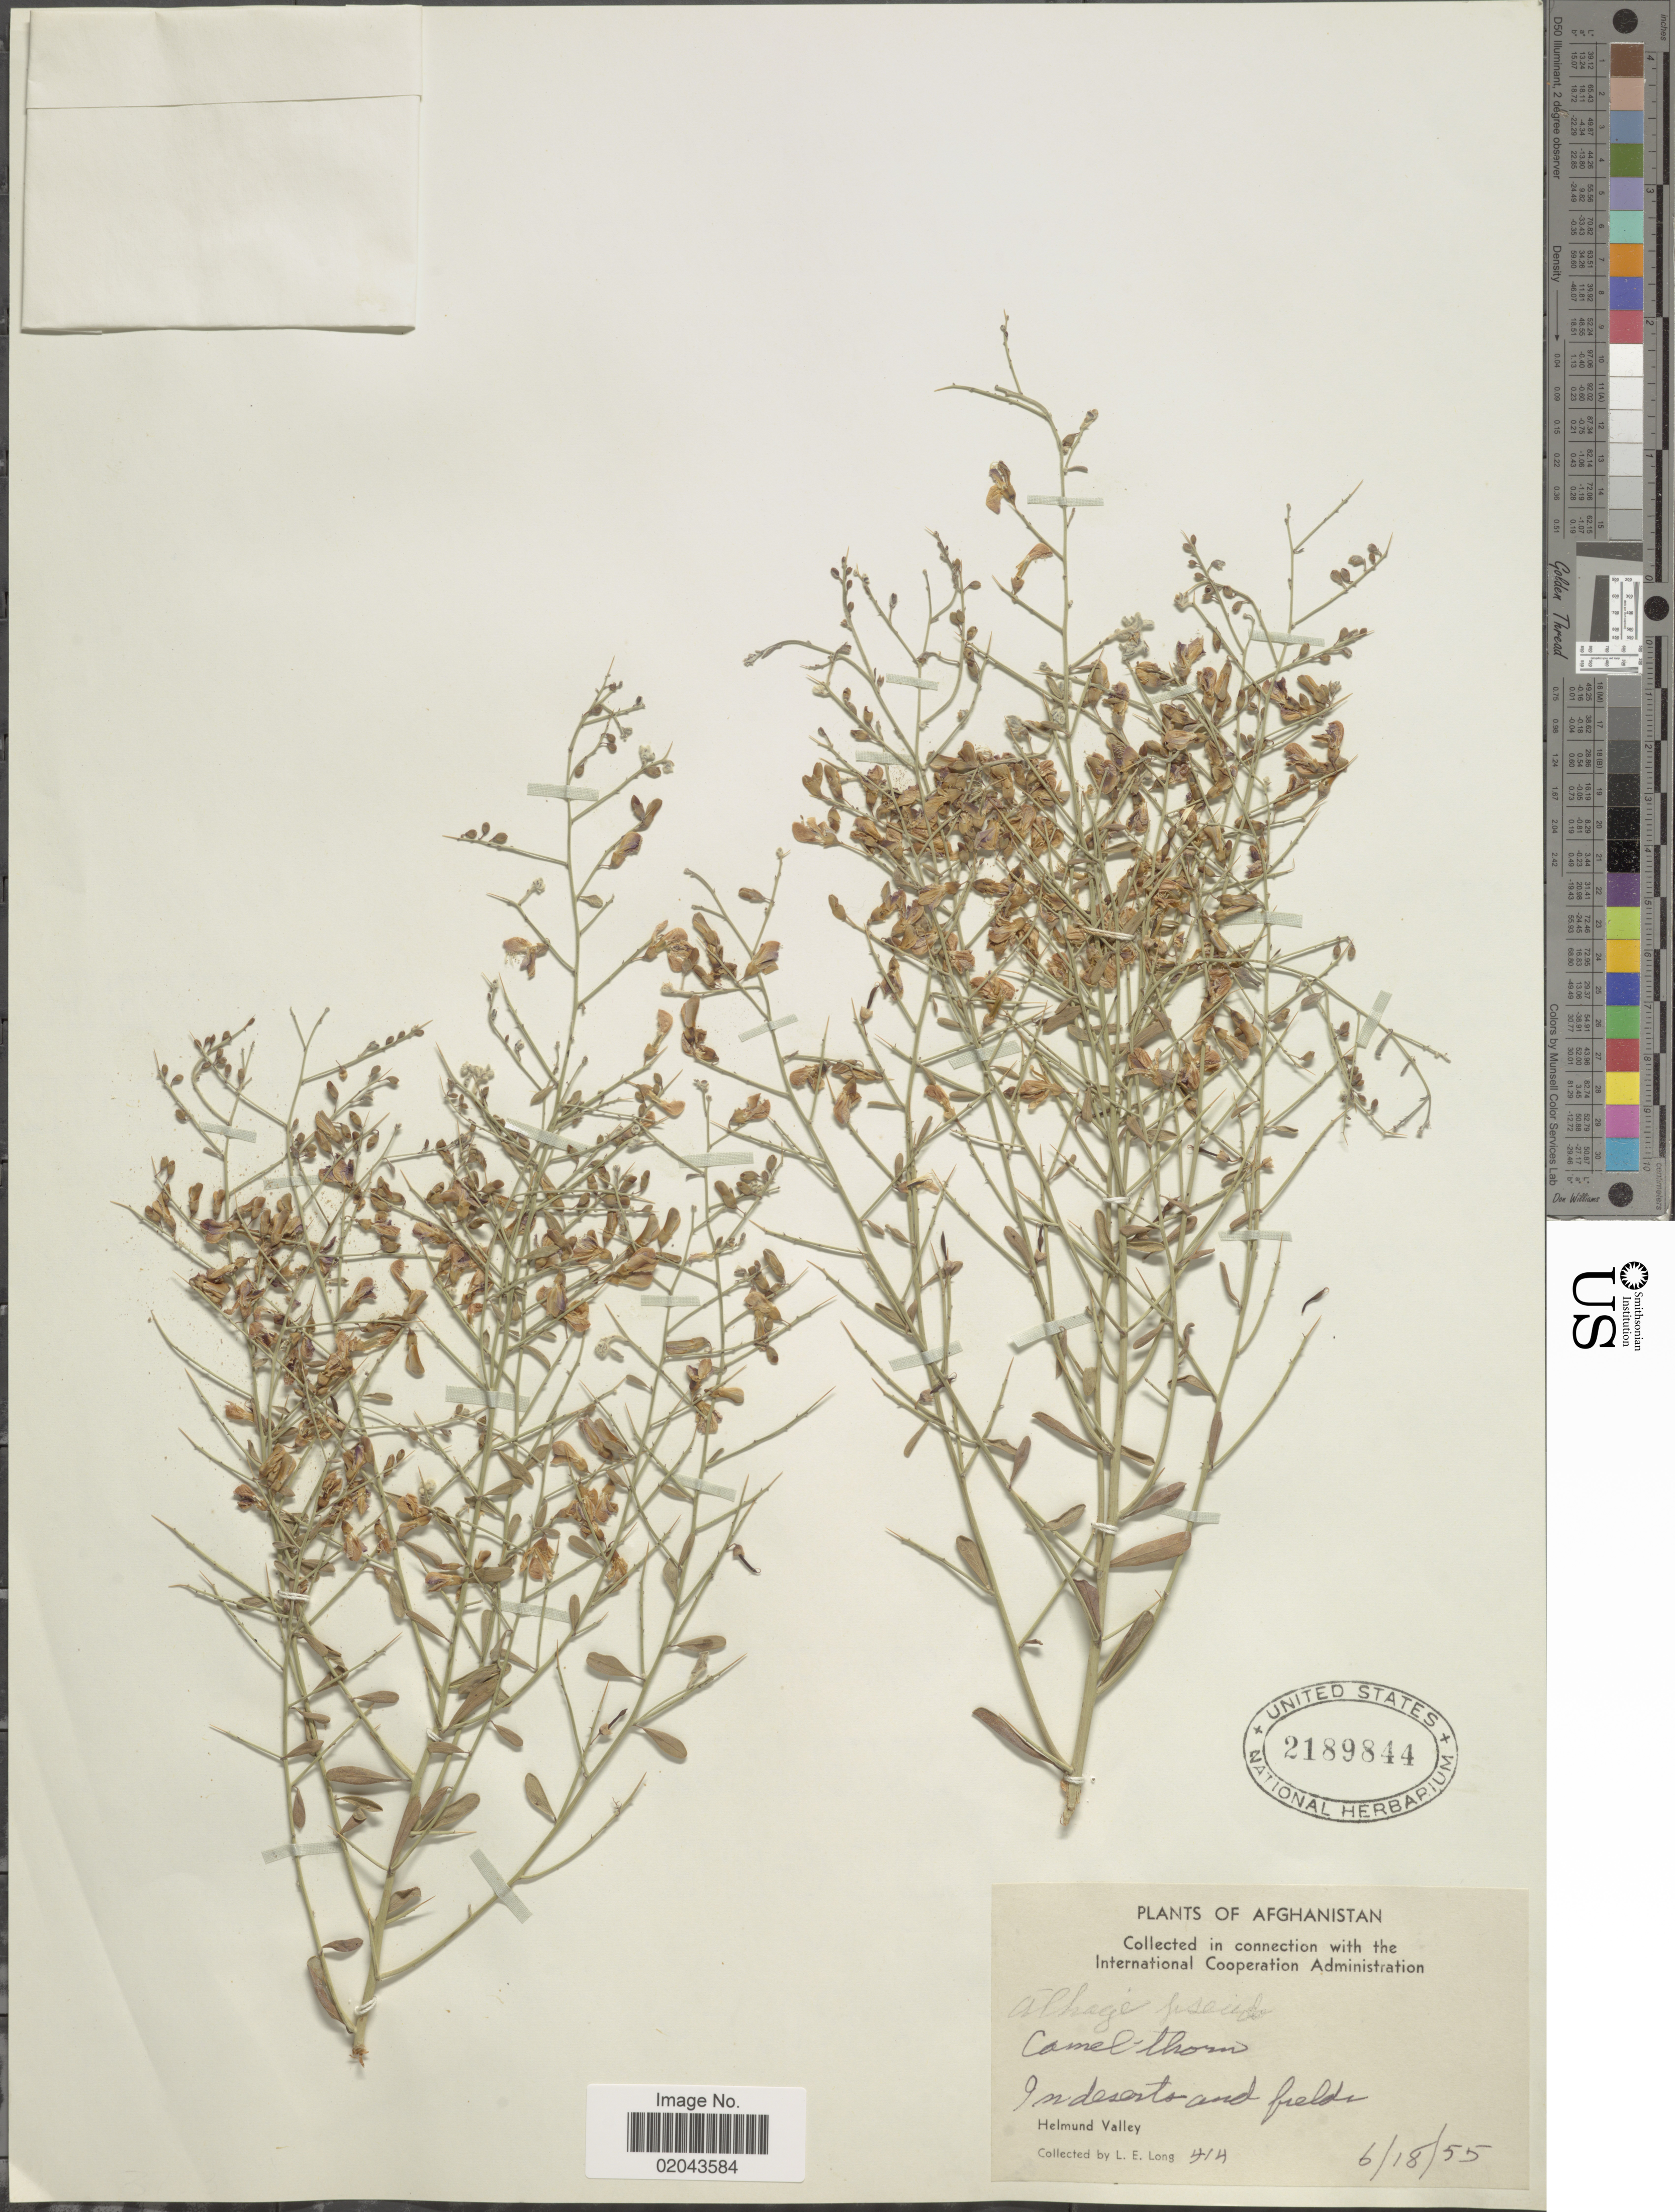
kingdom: Plantae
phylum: Tracheophyta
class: Magnoliopsida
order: Fabales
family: Fabaceae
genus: Alhagi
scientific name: Alhagi pseudalhagi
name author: (M. Bieb.) Desv. ex Wangerin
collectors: L. E. Long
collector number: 414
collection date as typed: Transcribed d/m/y: 18/6/35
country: Afghanistan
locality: Camel-thorn, in deserts and fields, Helmund Valley.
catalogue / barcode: US 2189844